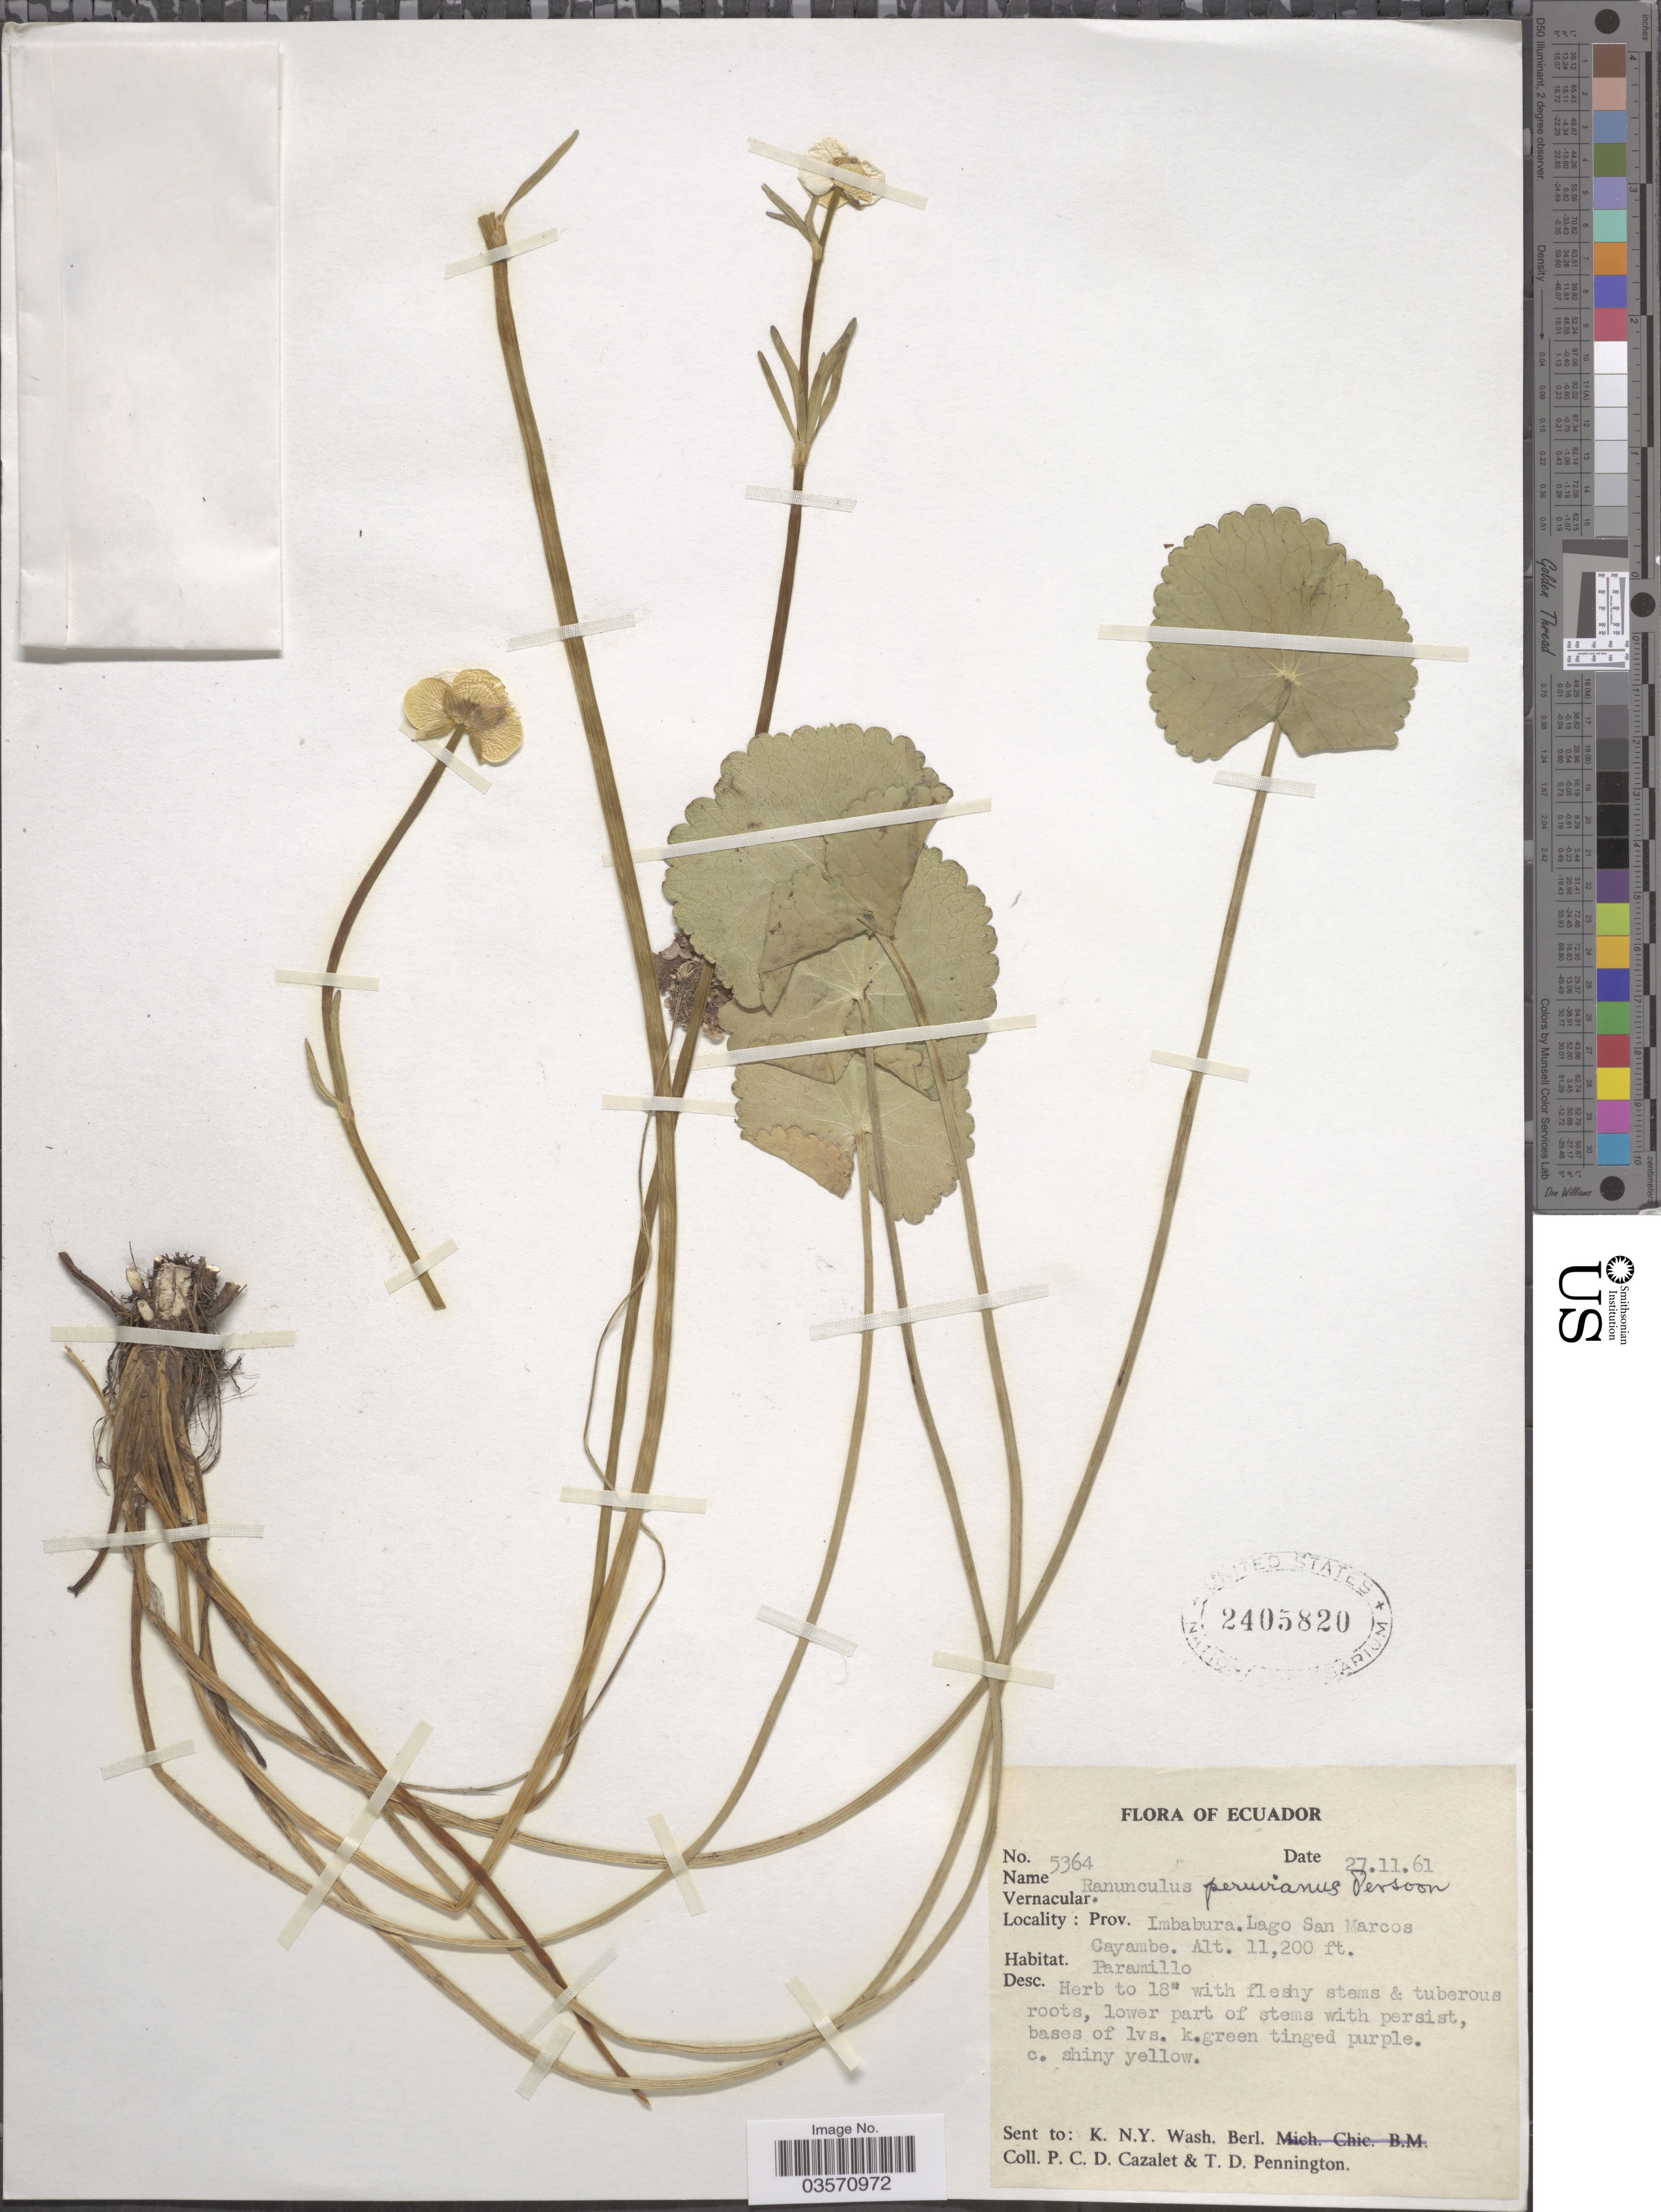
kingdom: Plantae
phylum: Tracheophyta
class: Magnoliopsida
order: Ranunculales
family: Ranunculaceae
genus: Ranunculus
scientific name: Ranunculus peruvianus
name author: Pers.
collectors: P. C. D. Cazalet & T. D. Pennington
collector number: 5364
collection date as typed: Transcribed d/m/y: 27/11/61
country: Ecuador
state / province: Imbabura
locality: Lago San Marcos Cayambe.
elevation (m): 3414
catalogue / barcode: US 2405820